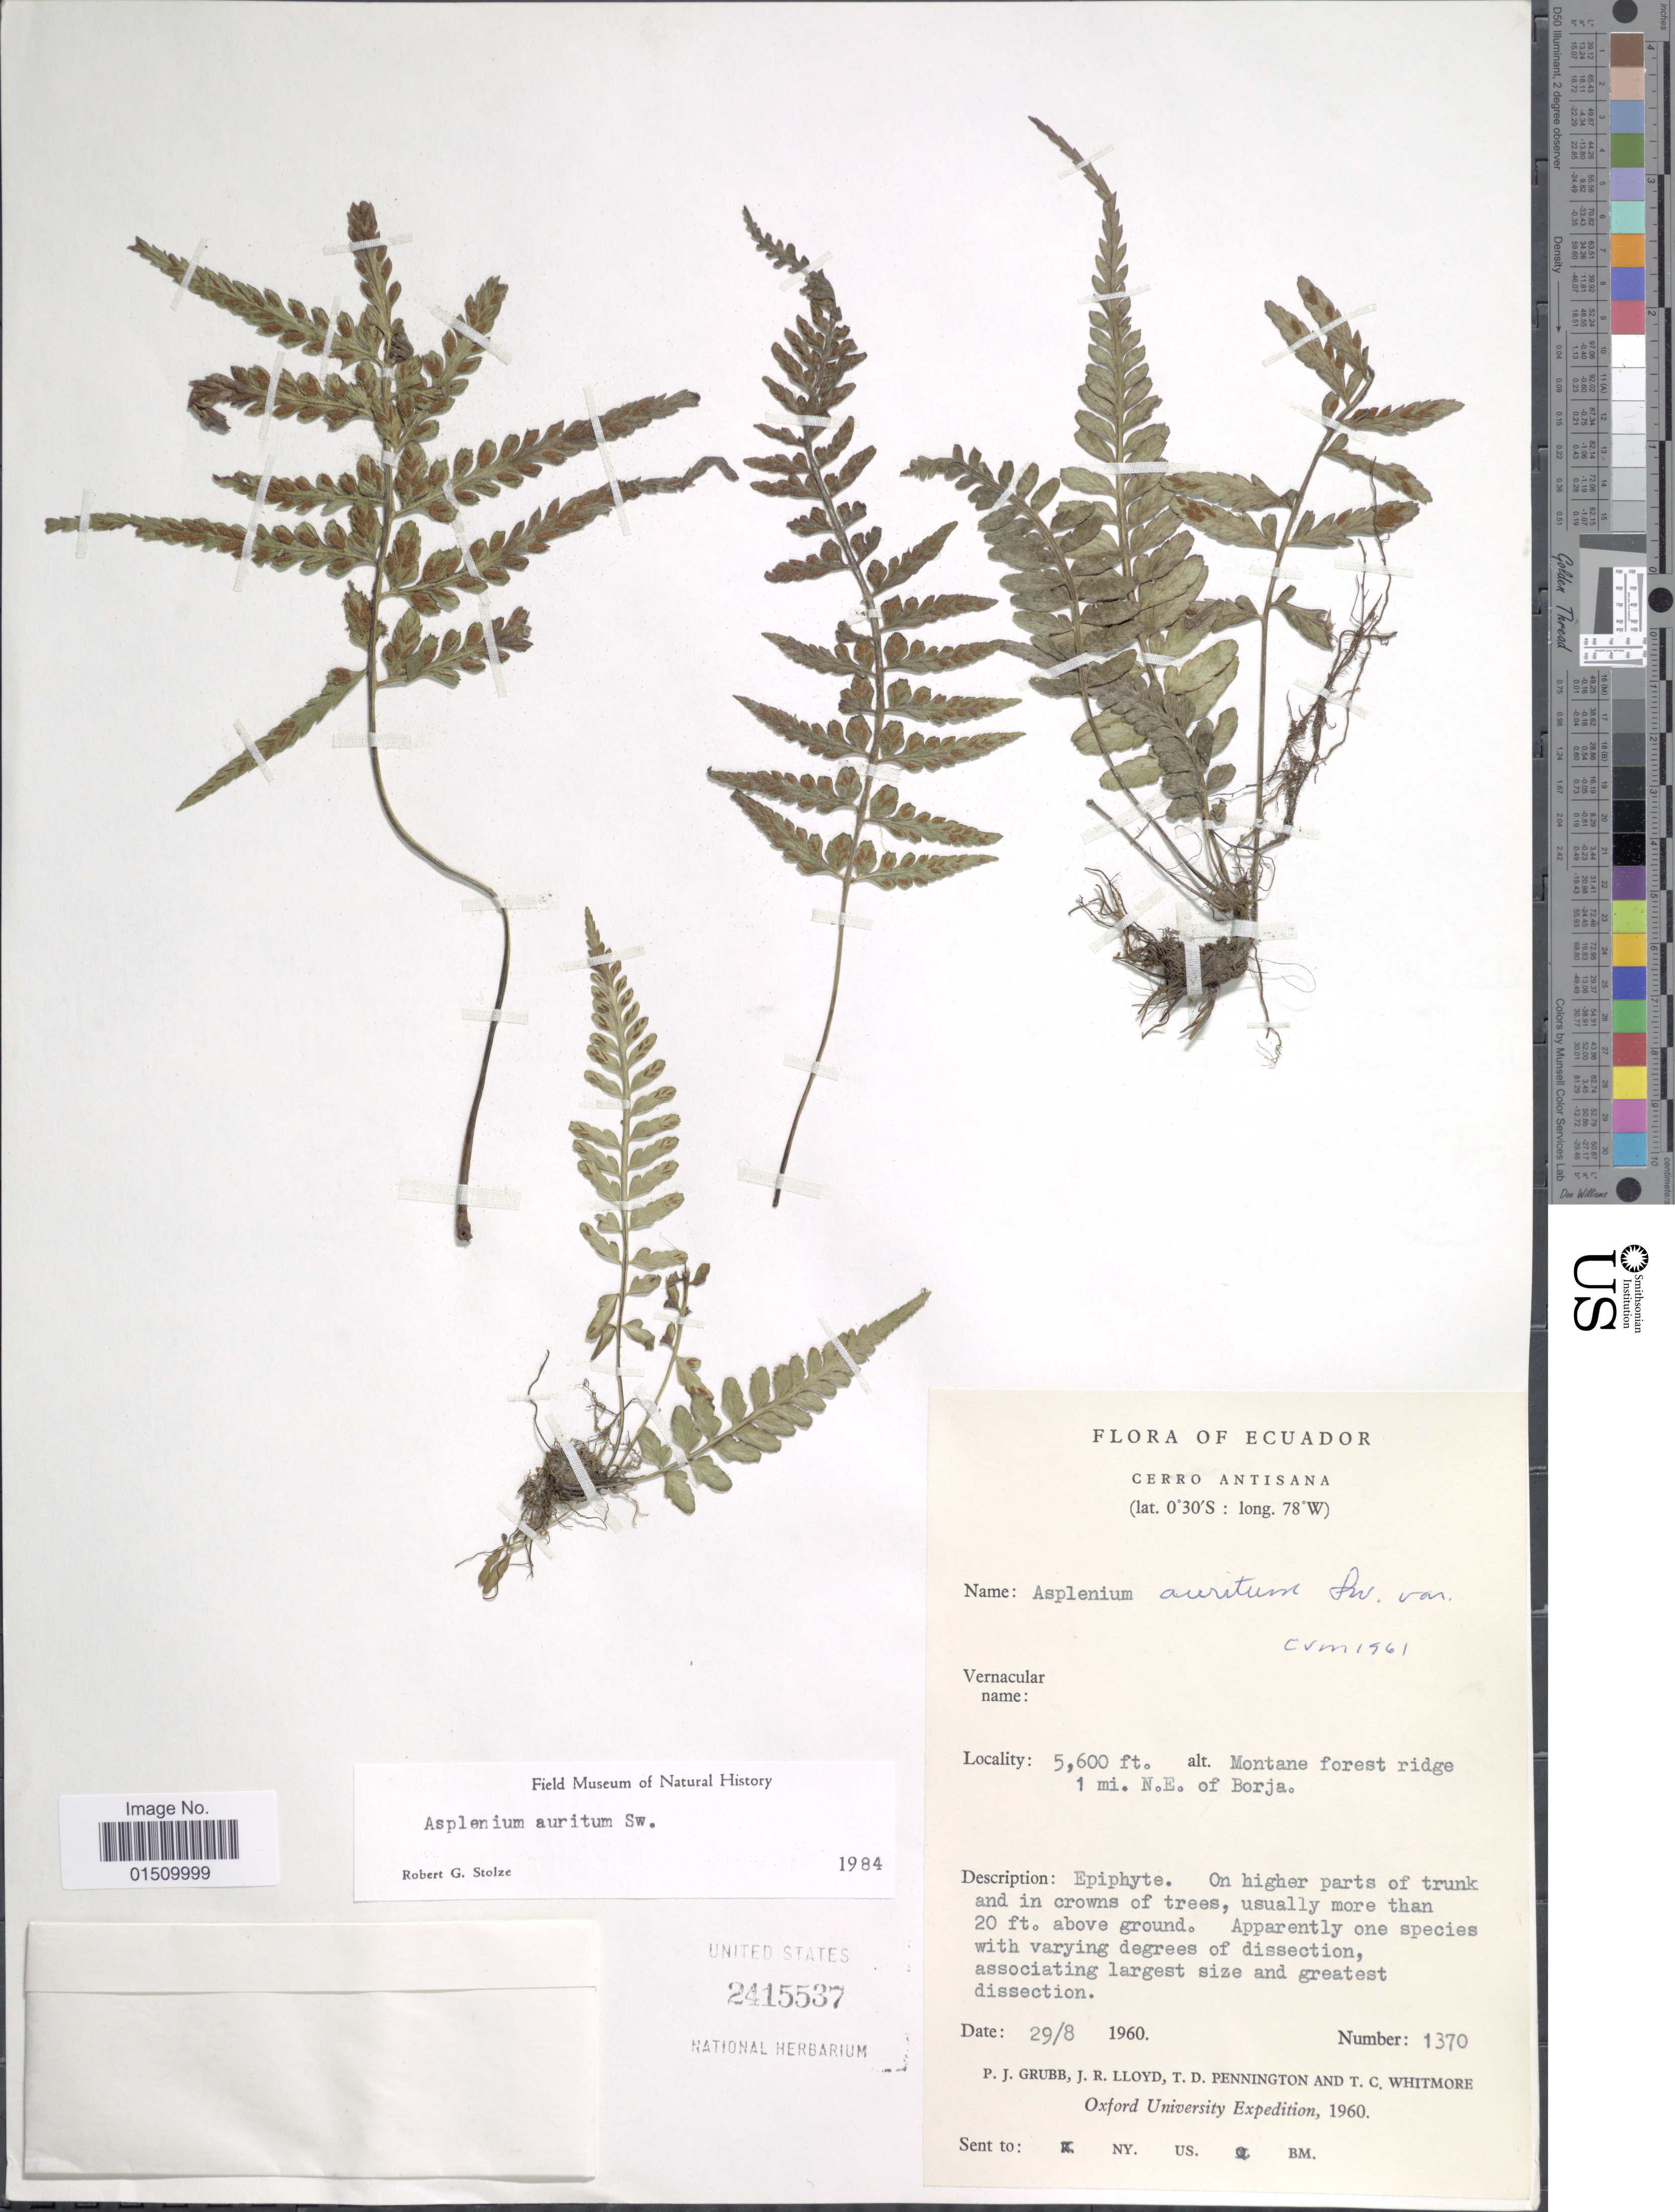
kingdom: Plantae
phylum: Tracheophyta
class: Polypodiopsida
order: Polypodiales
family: Aspleniaceae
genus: Asplenium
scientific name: Asplenium auritum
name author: Sw.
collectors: P. J. Grubb, J. R. Lloyd, T. D. Pennington & T. C. Whitmore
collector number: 1370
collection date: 1960-08-29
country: Ecuador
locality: Ecuador, Cerro Antisana, Montane forest ridge 1 mi. N.E. of Borja.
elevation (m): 1707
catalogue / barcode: US 2415537